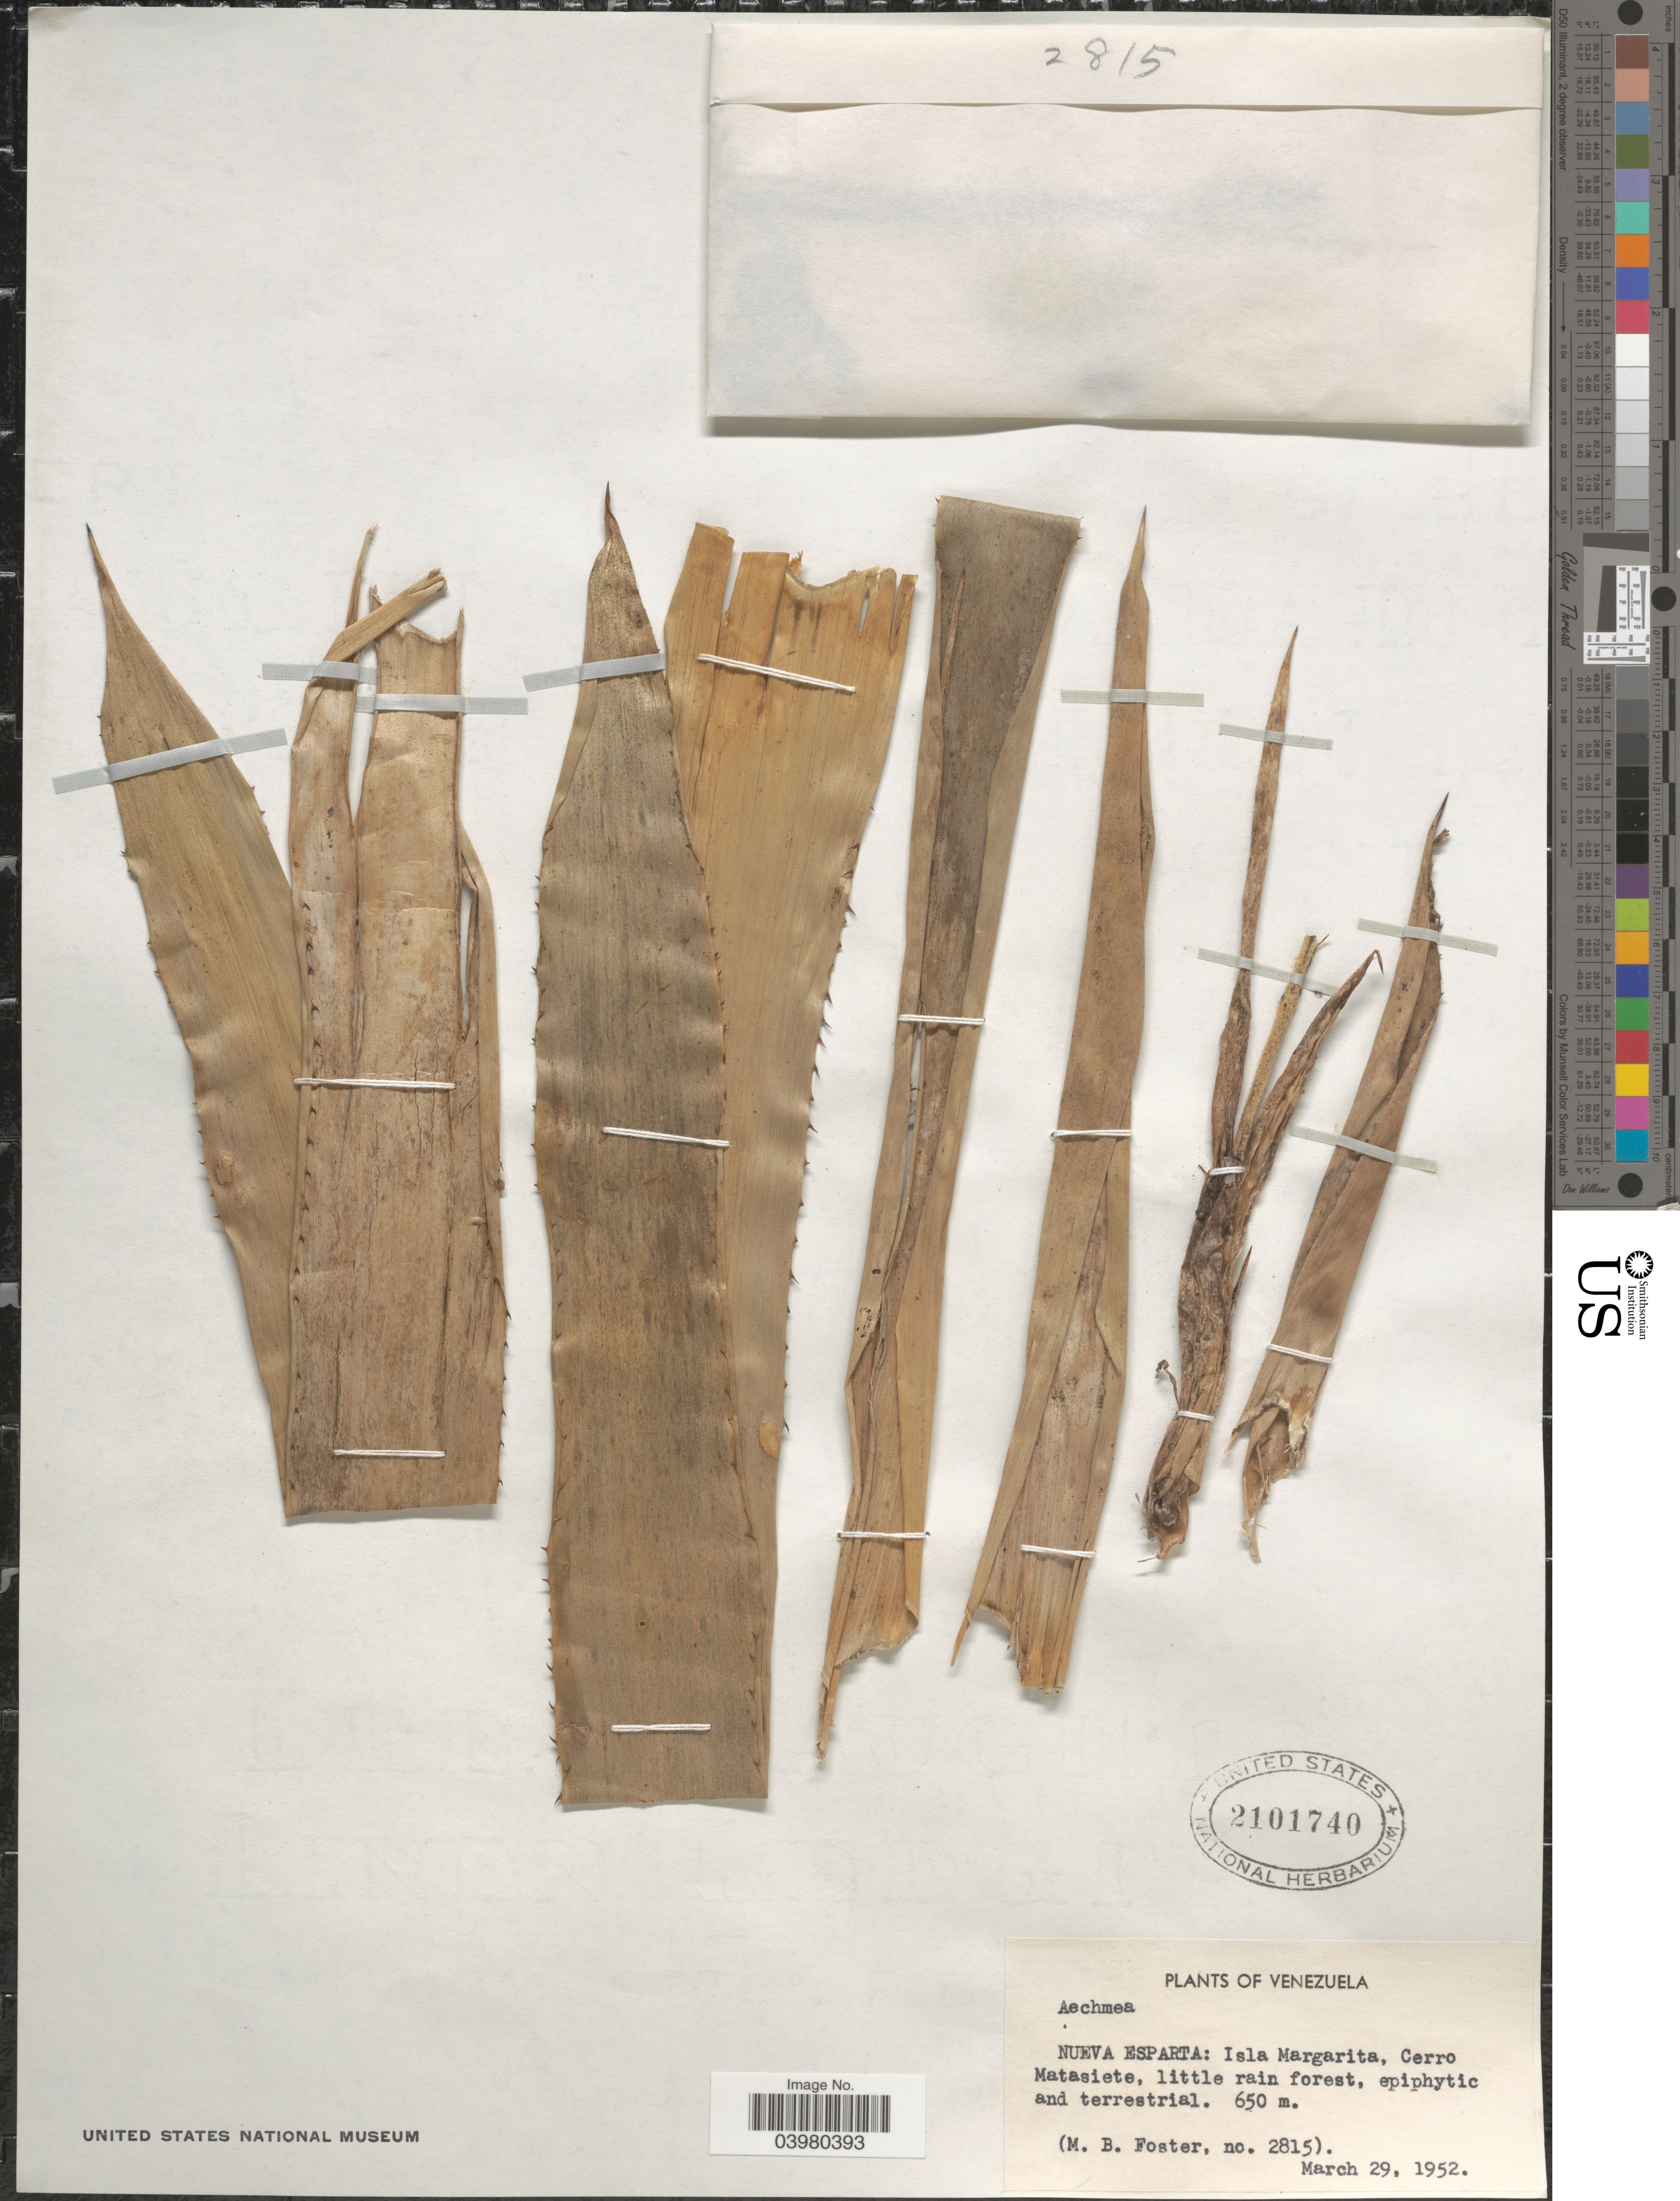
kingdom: Plantae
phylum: Tracheophyta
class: Liliopsida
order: Poales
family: Bromeliaceae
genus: Aechmea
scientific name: Aechmea sp.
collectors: M. B. Foster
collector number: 2815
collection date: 1952-03-29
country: Venezuela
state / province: Nueva Esparta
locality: Isla Margarita, Cerro Matasiete, little rain forest.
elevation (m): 650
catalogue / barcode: US 2101740